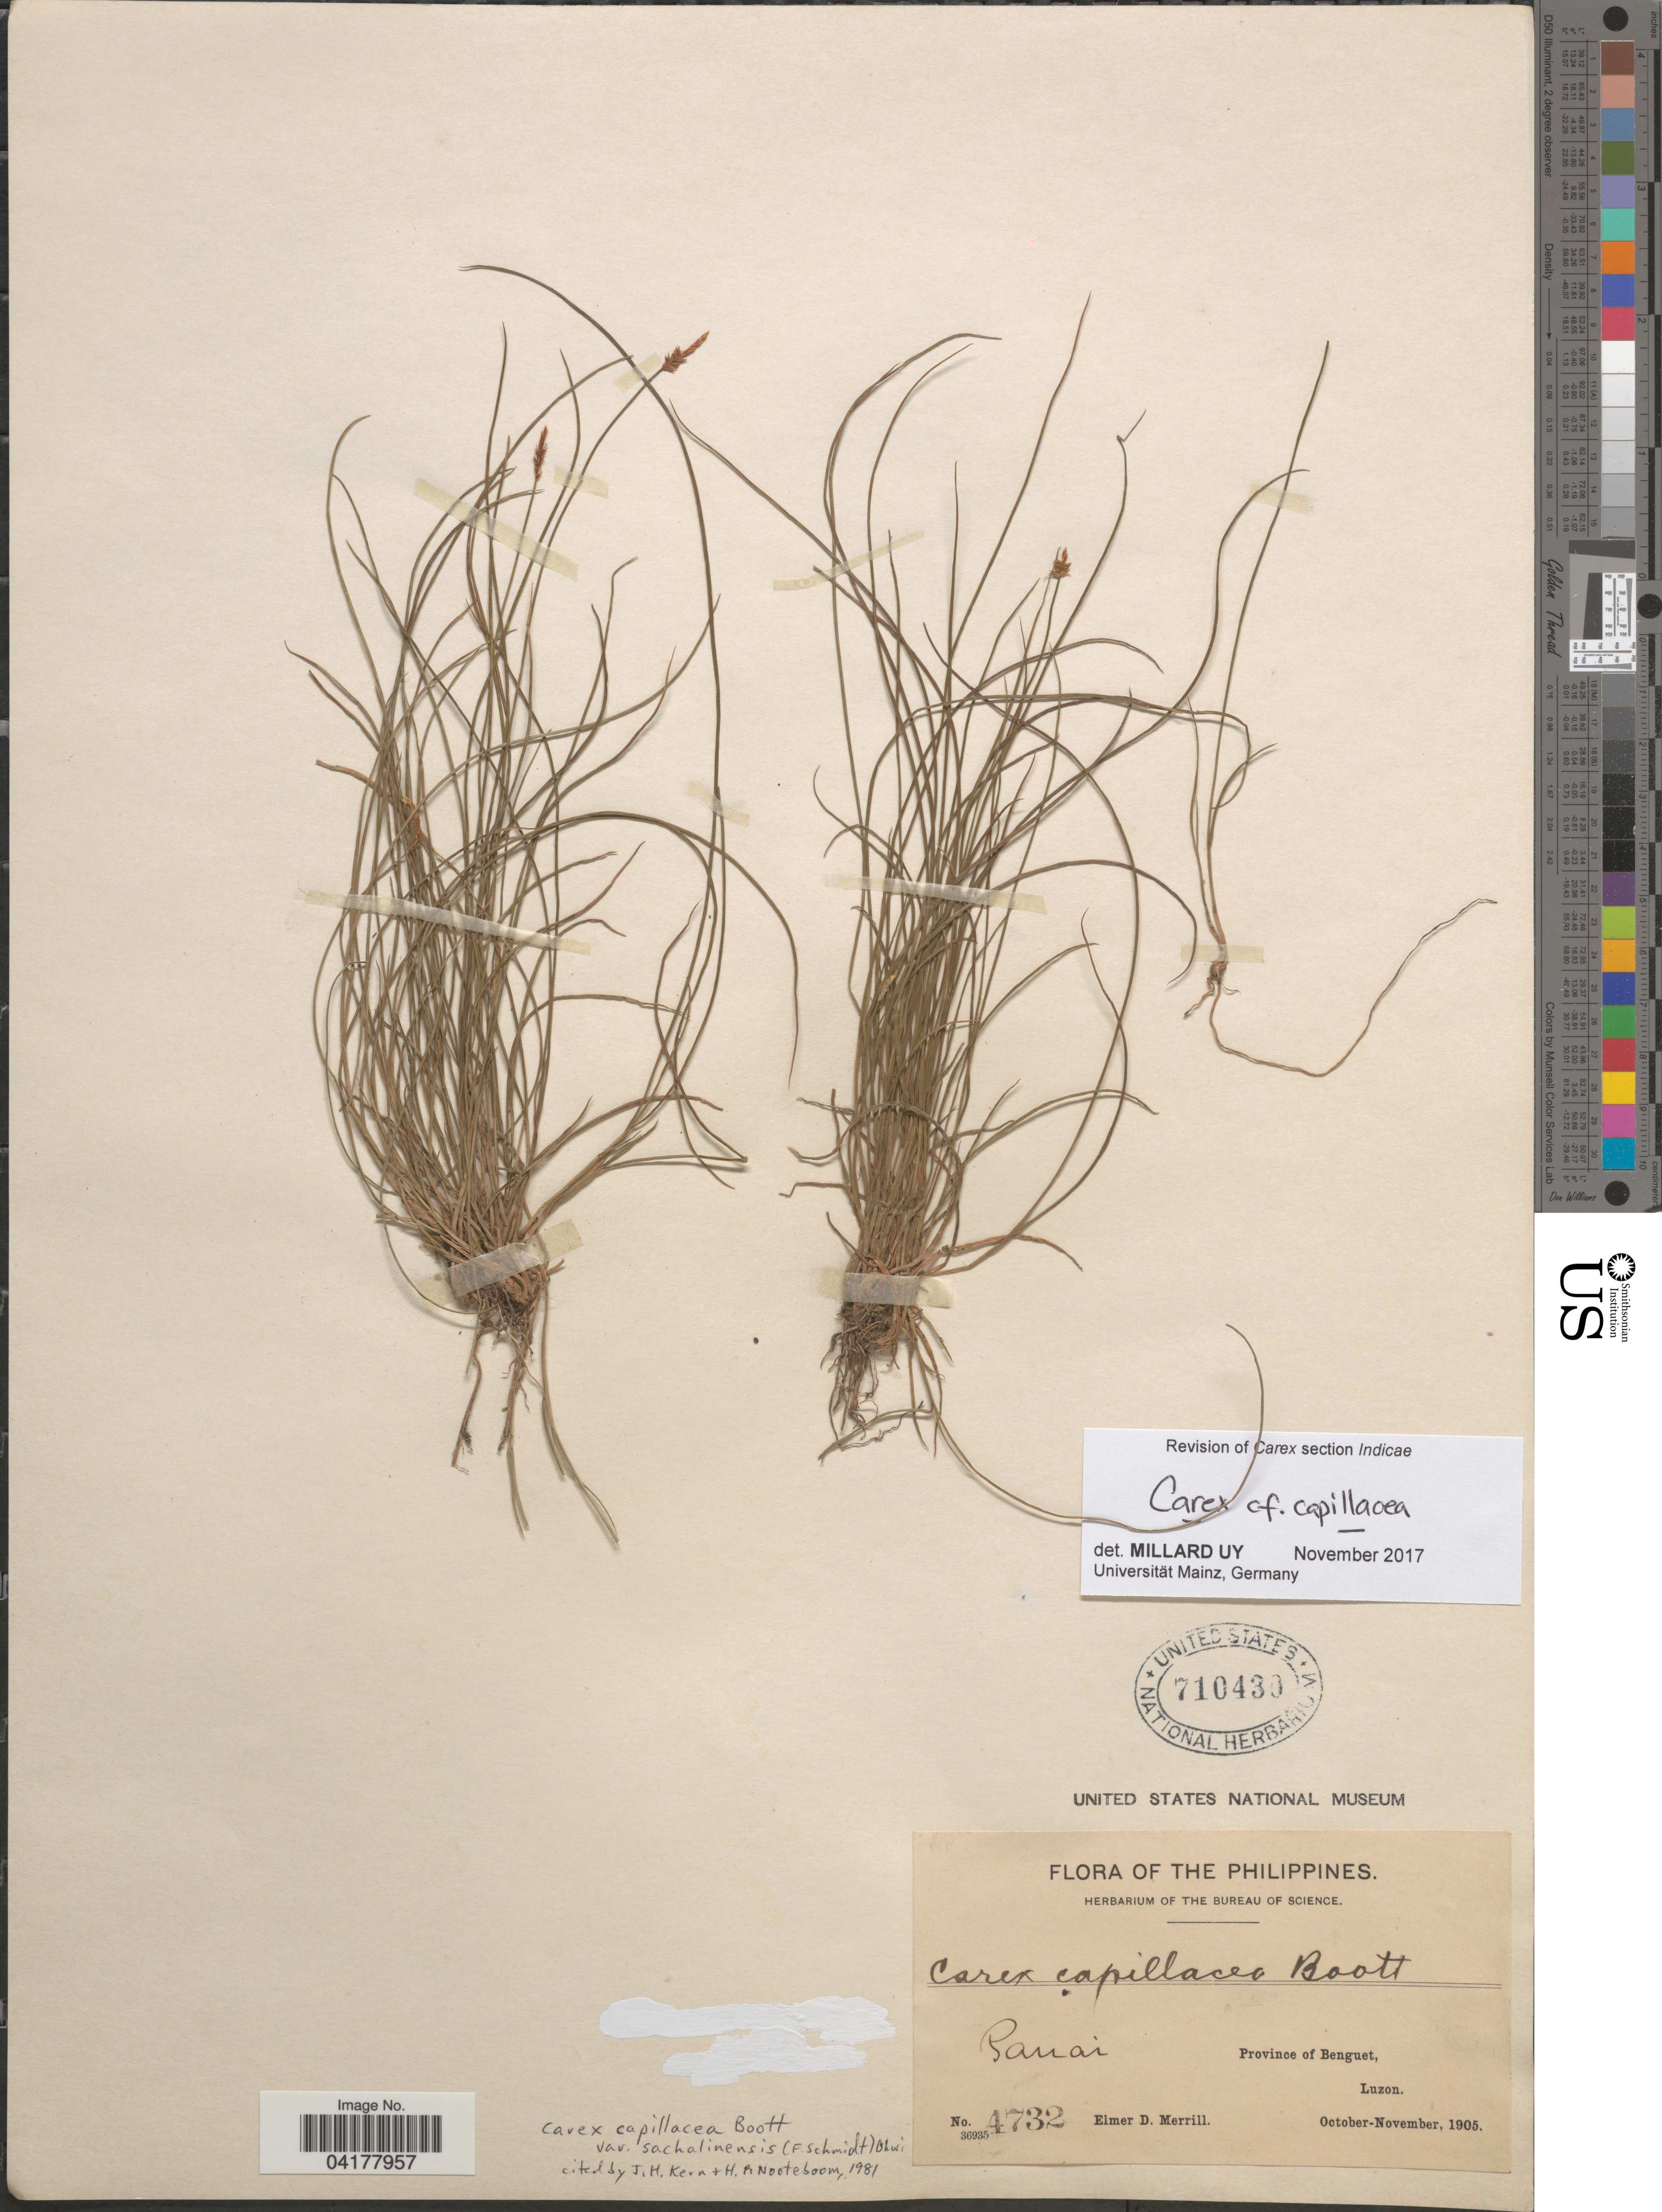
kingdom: Plantae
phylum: Tracheophyta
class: Liliopsida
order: Poales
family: Cyperaceae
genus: Carex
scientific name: Carex capillacea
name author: Boott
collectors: E. D. Merrill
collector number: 4732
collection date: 1905-10/1905-11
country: Philippines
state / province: Cordillera (Administrative Region)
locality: Pauai, Province of Benguet, Luzon.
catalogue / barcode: US 710430